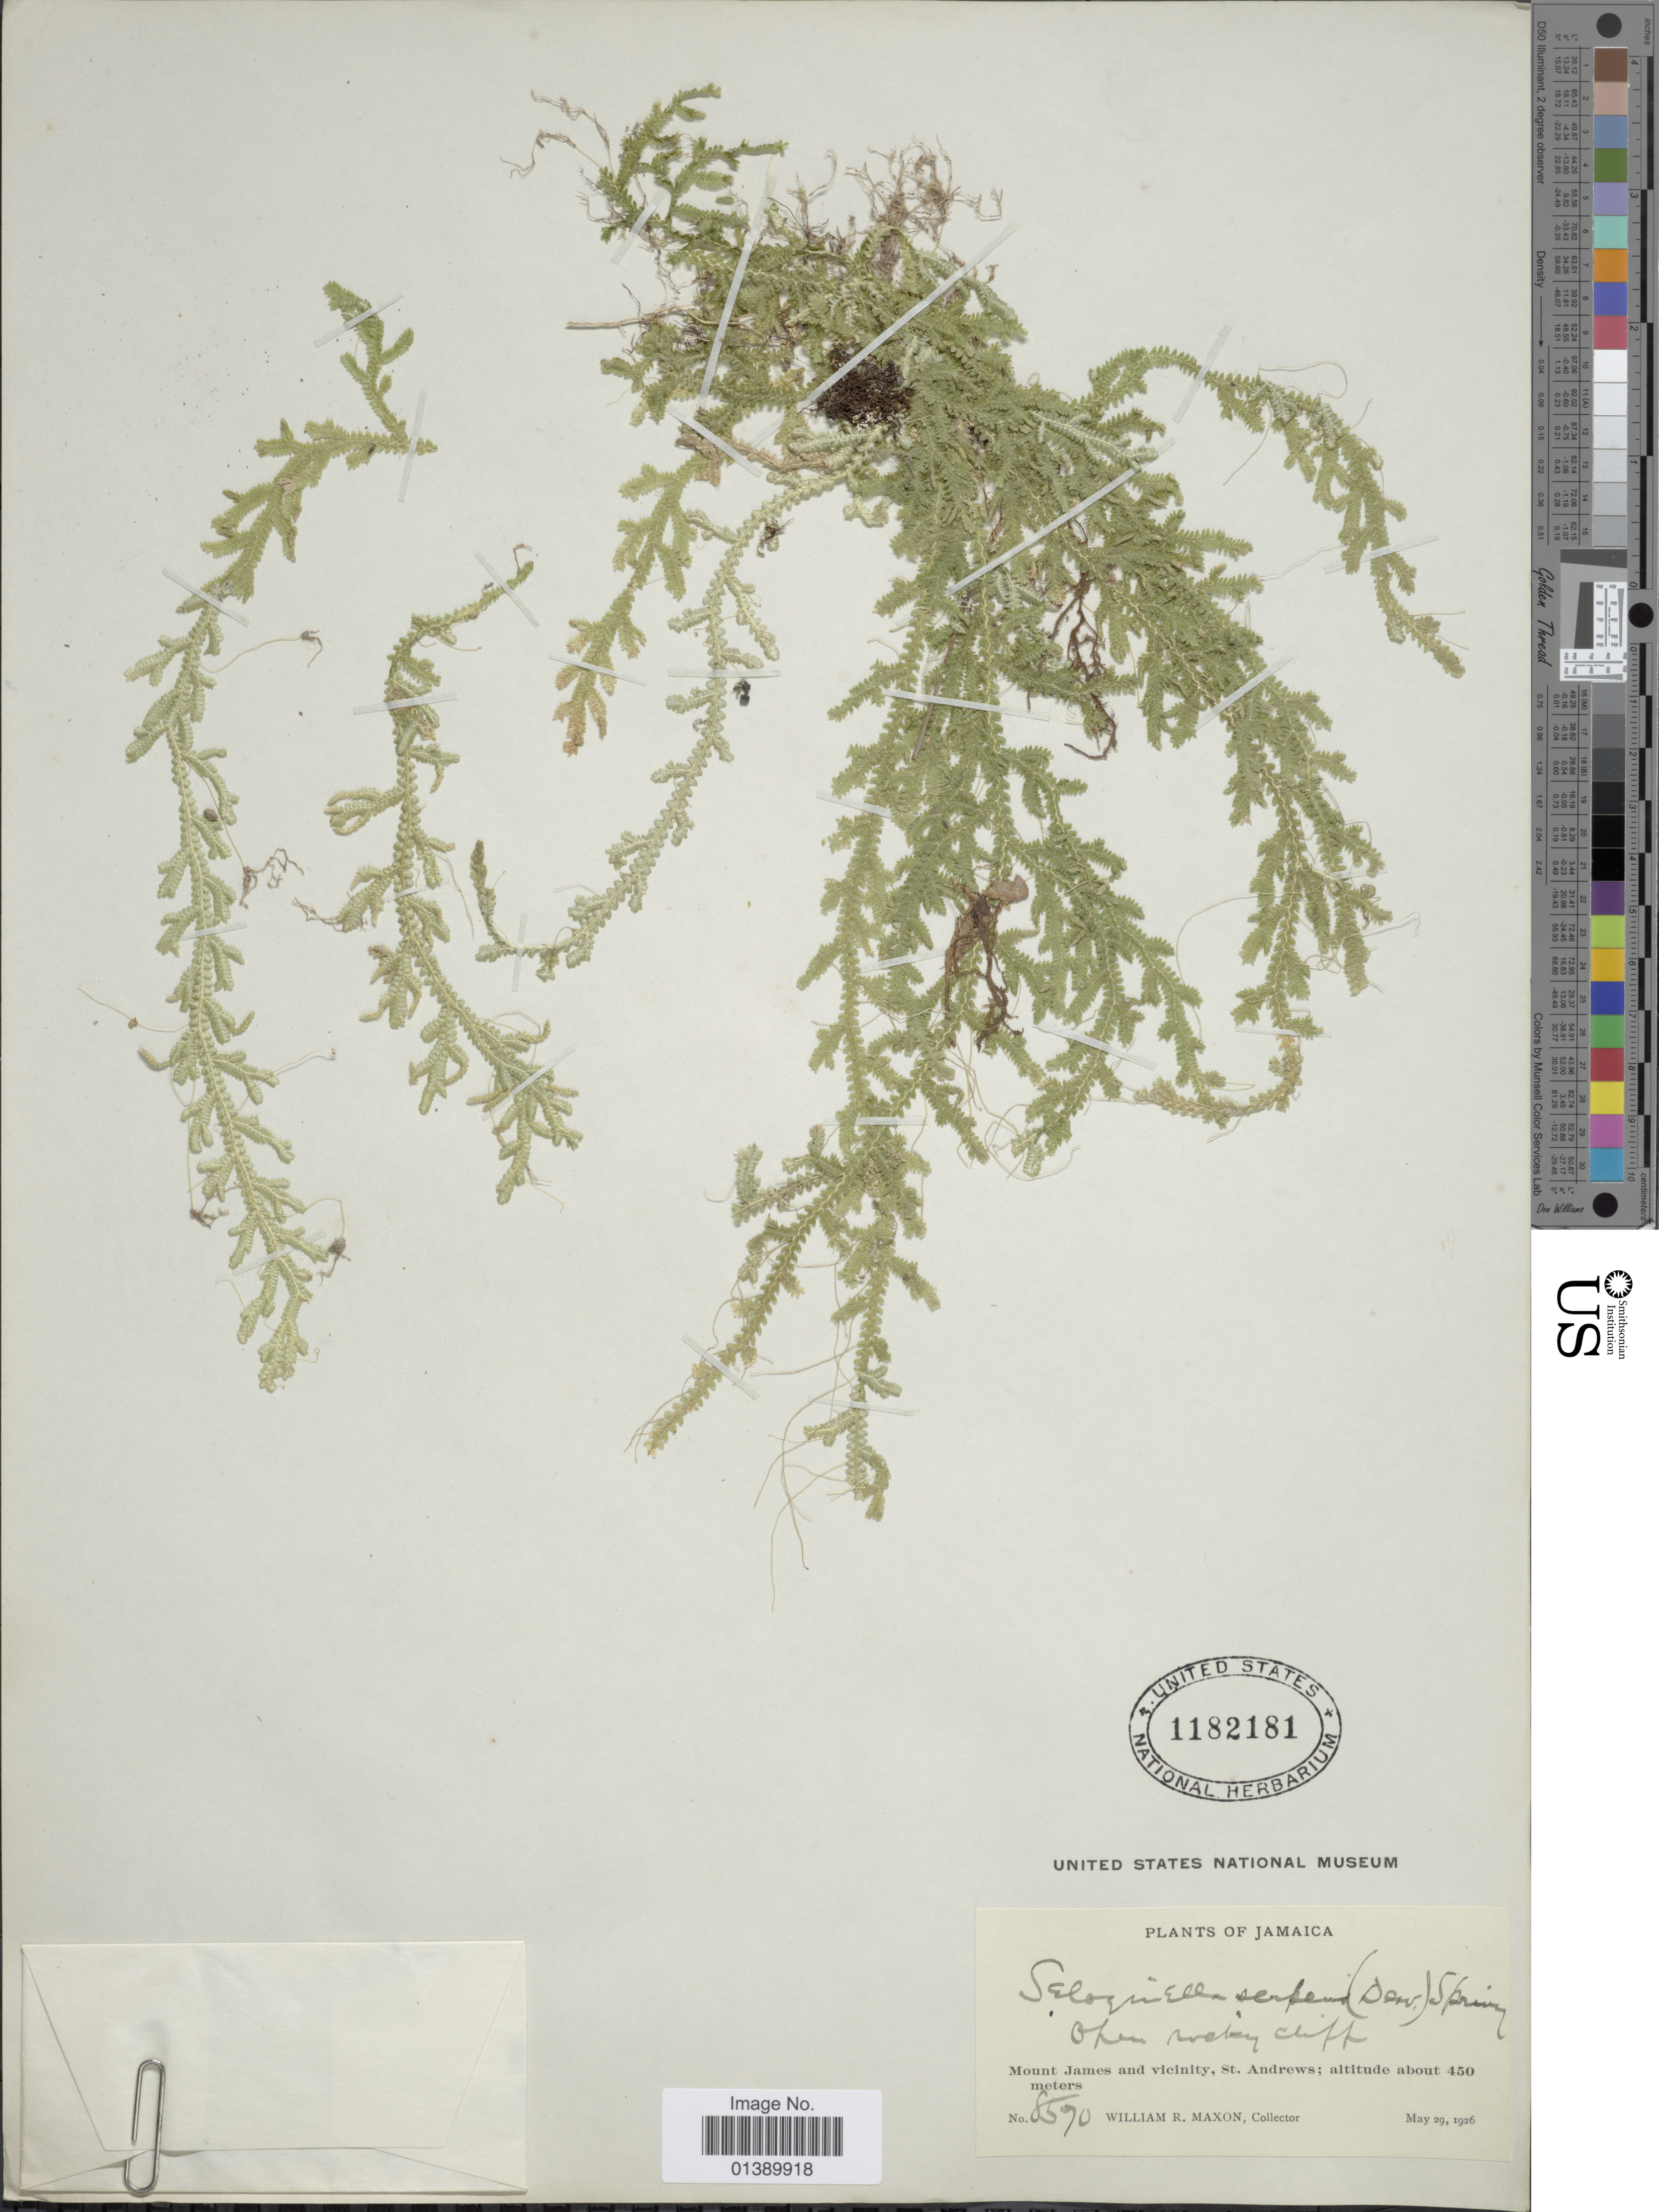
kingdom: Plantae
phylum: Tracheophyta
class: Lycopodiopsida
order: Selaginellales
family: Selaginellaceae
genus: Selaginella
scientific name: Selaginella serpens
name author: (Desv. ex Poir.) Spring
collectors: W. R. Maxon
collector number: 8570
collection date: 1926-05-29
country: Jamaica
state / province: Saint Andrew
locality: Mount James and vicinity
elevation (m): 450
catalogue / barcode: US 1182181